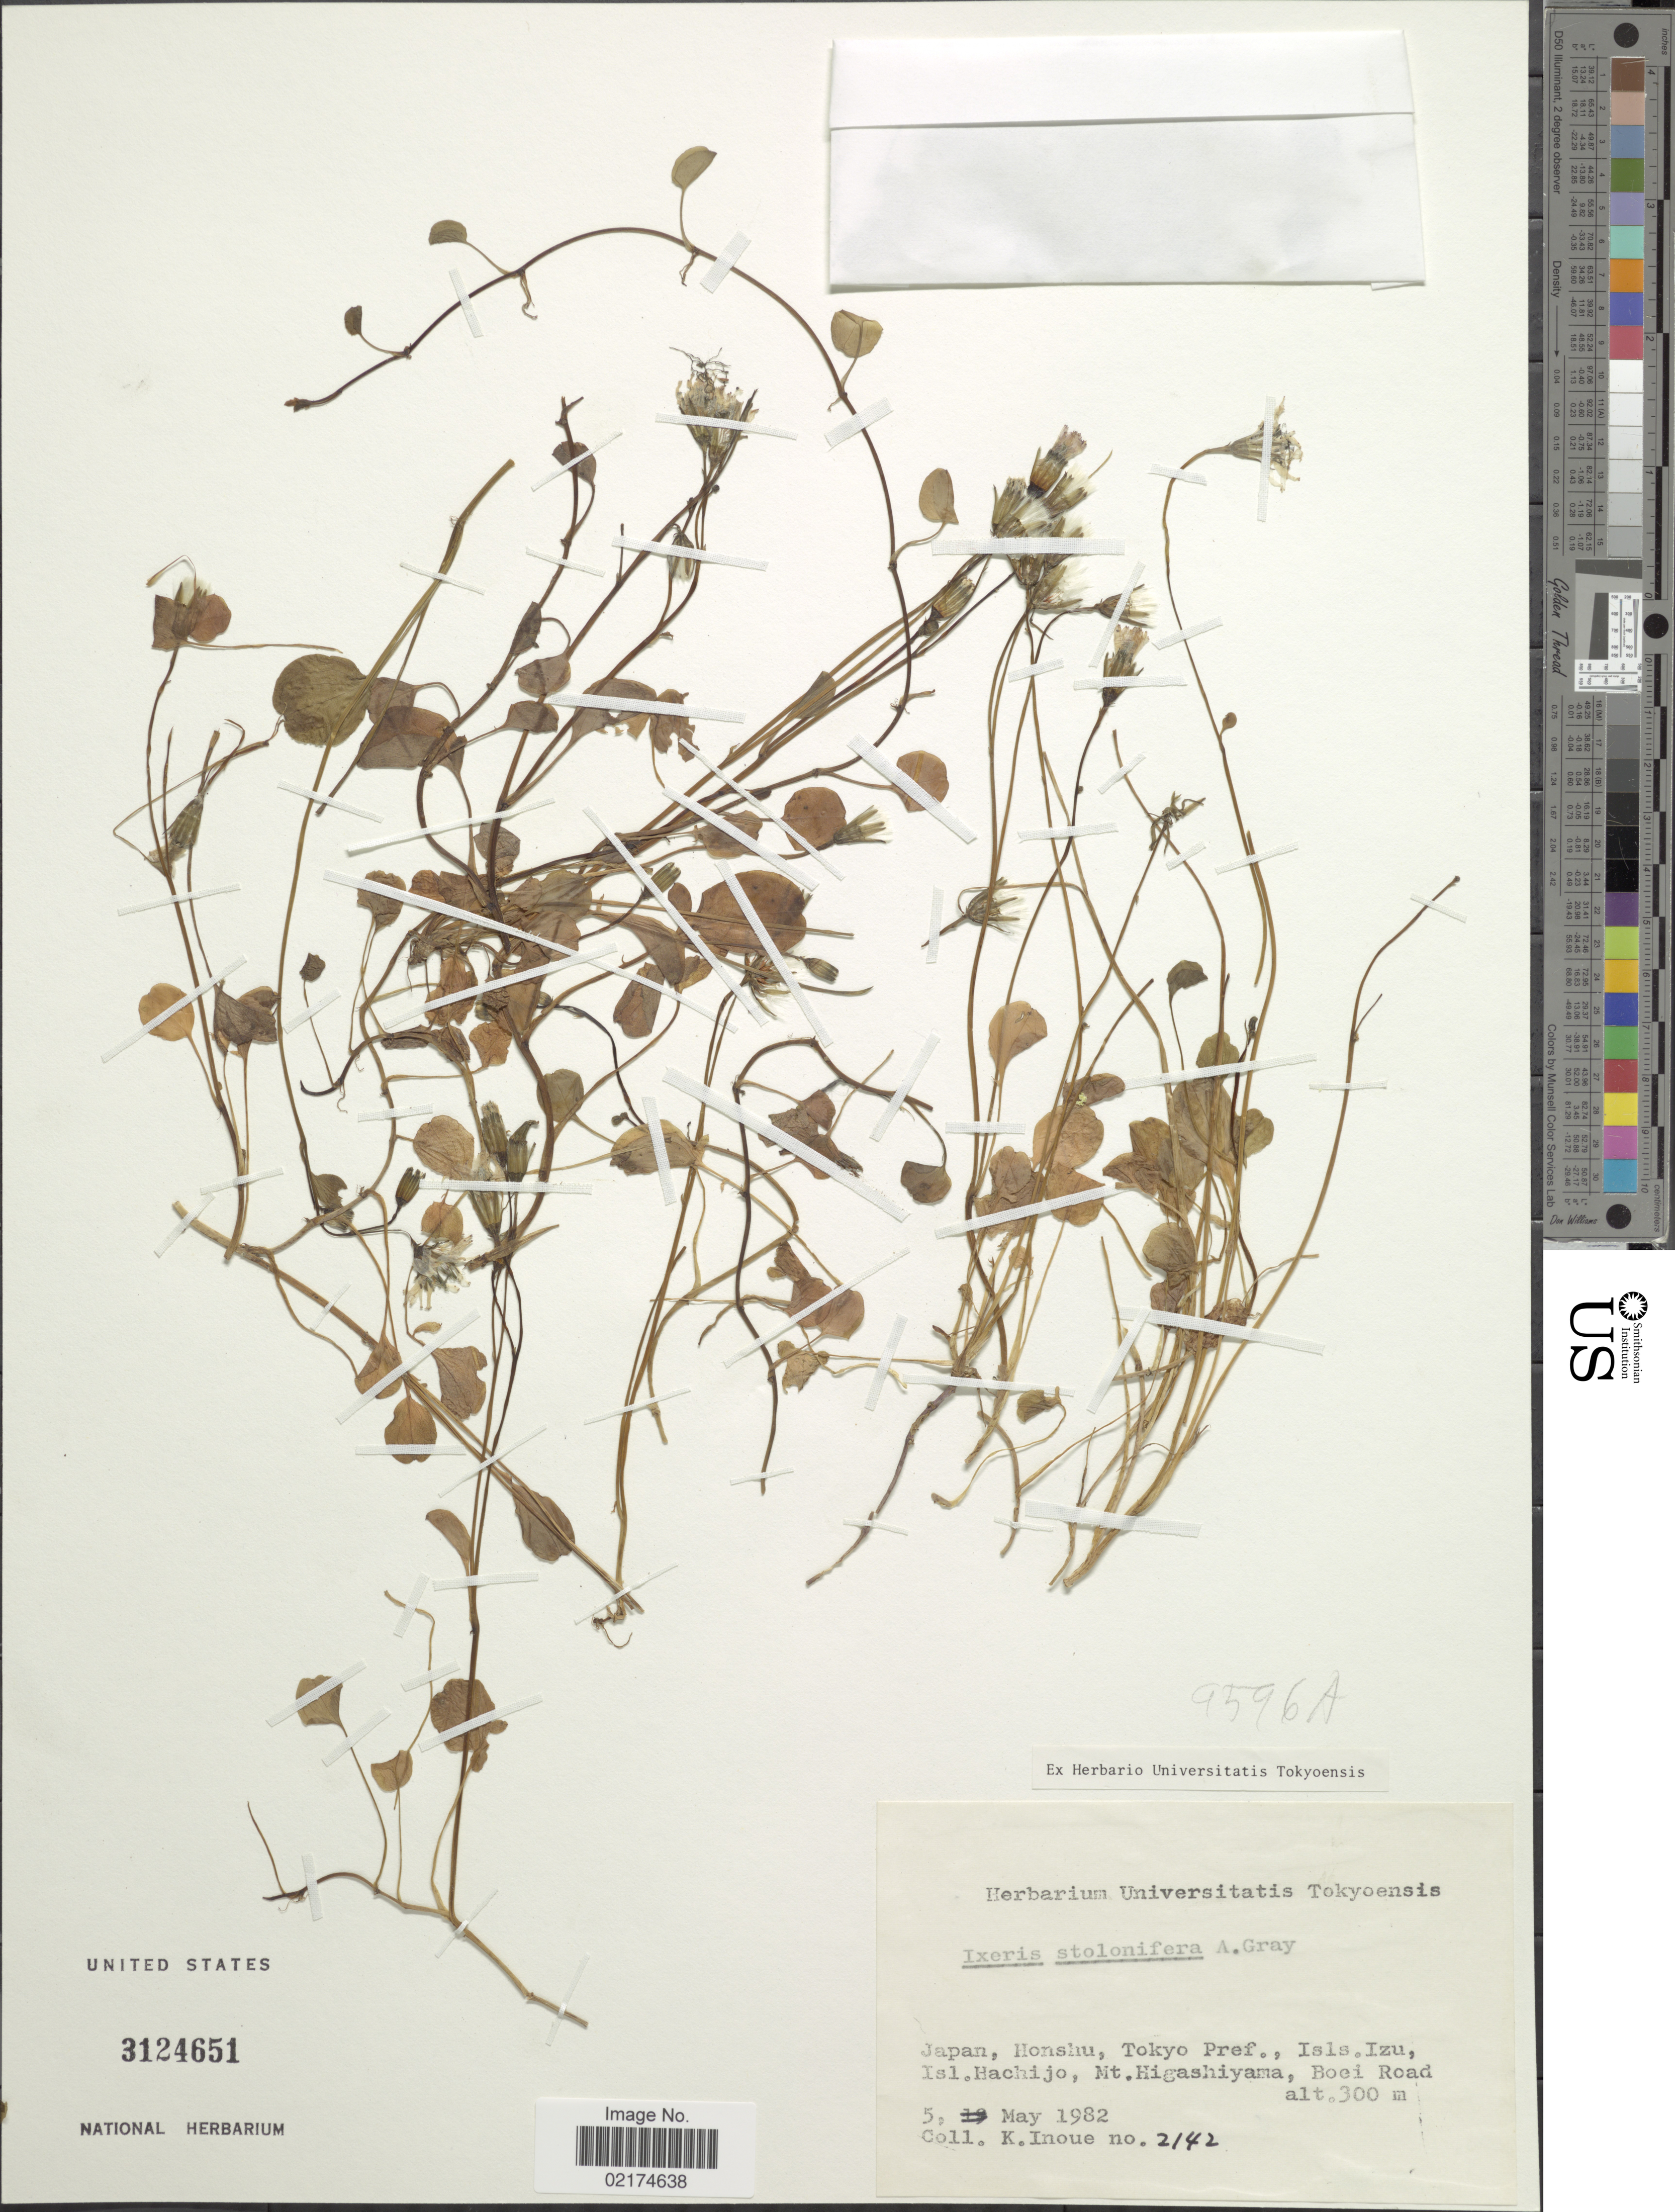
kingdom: Plantae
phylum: Tracheophyta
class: Magnoliopsida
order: Asterales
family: Asteraceae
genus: Ixeris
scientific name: Ixeris stolonifera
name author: A. Gray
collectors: K. Inoue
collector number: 2142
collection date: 1982-05-05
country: Japan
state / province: Tokyo, Federal City of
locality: Honshu., Isis. Izu, Isl. Hachijo, Mt. Higashiyama, Boci Road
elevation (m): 300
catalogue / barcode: US 3124651